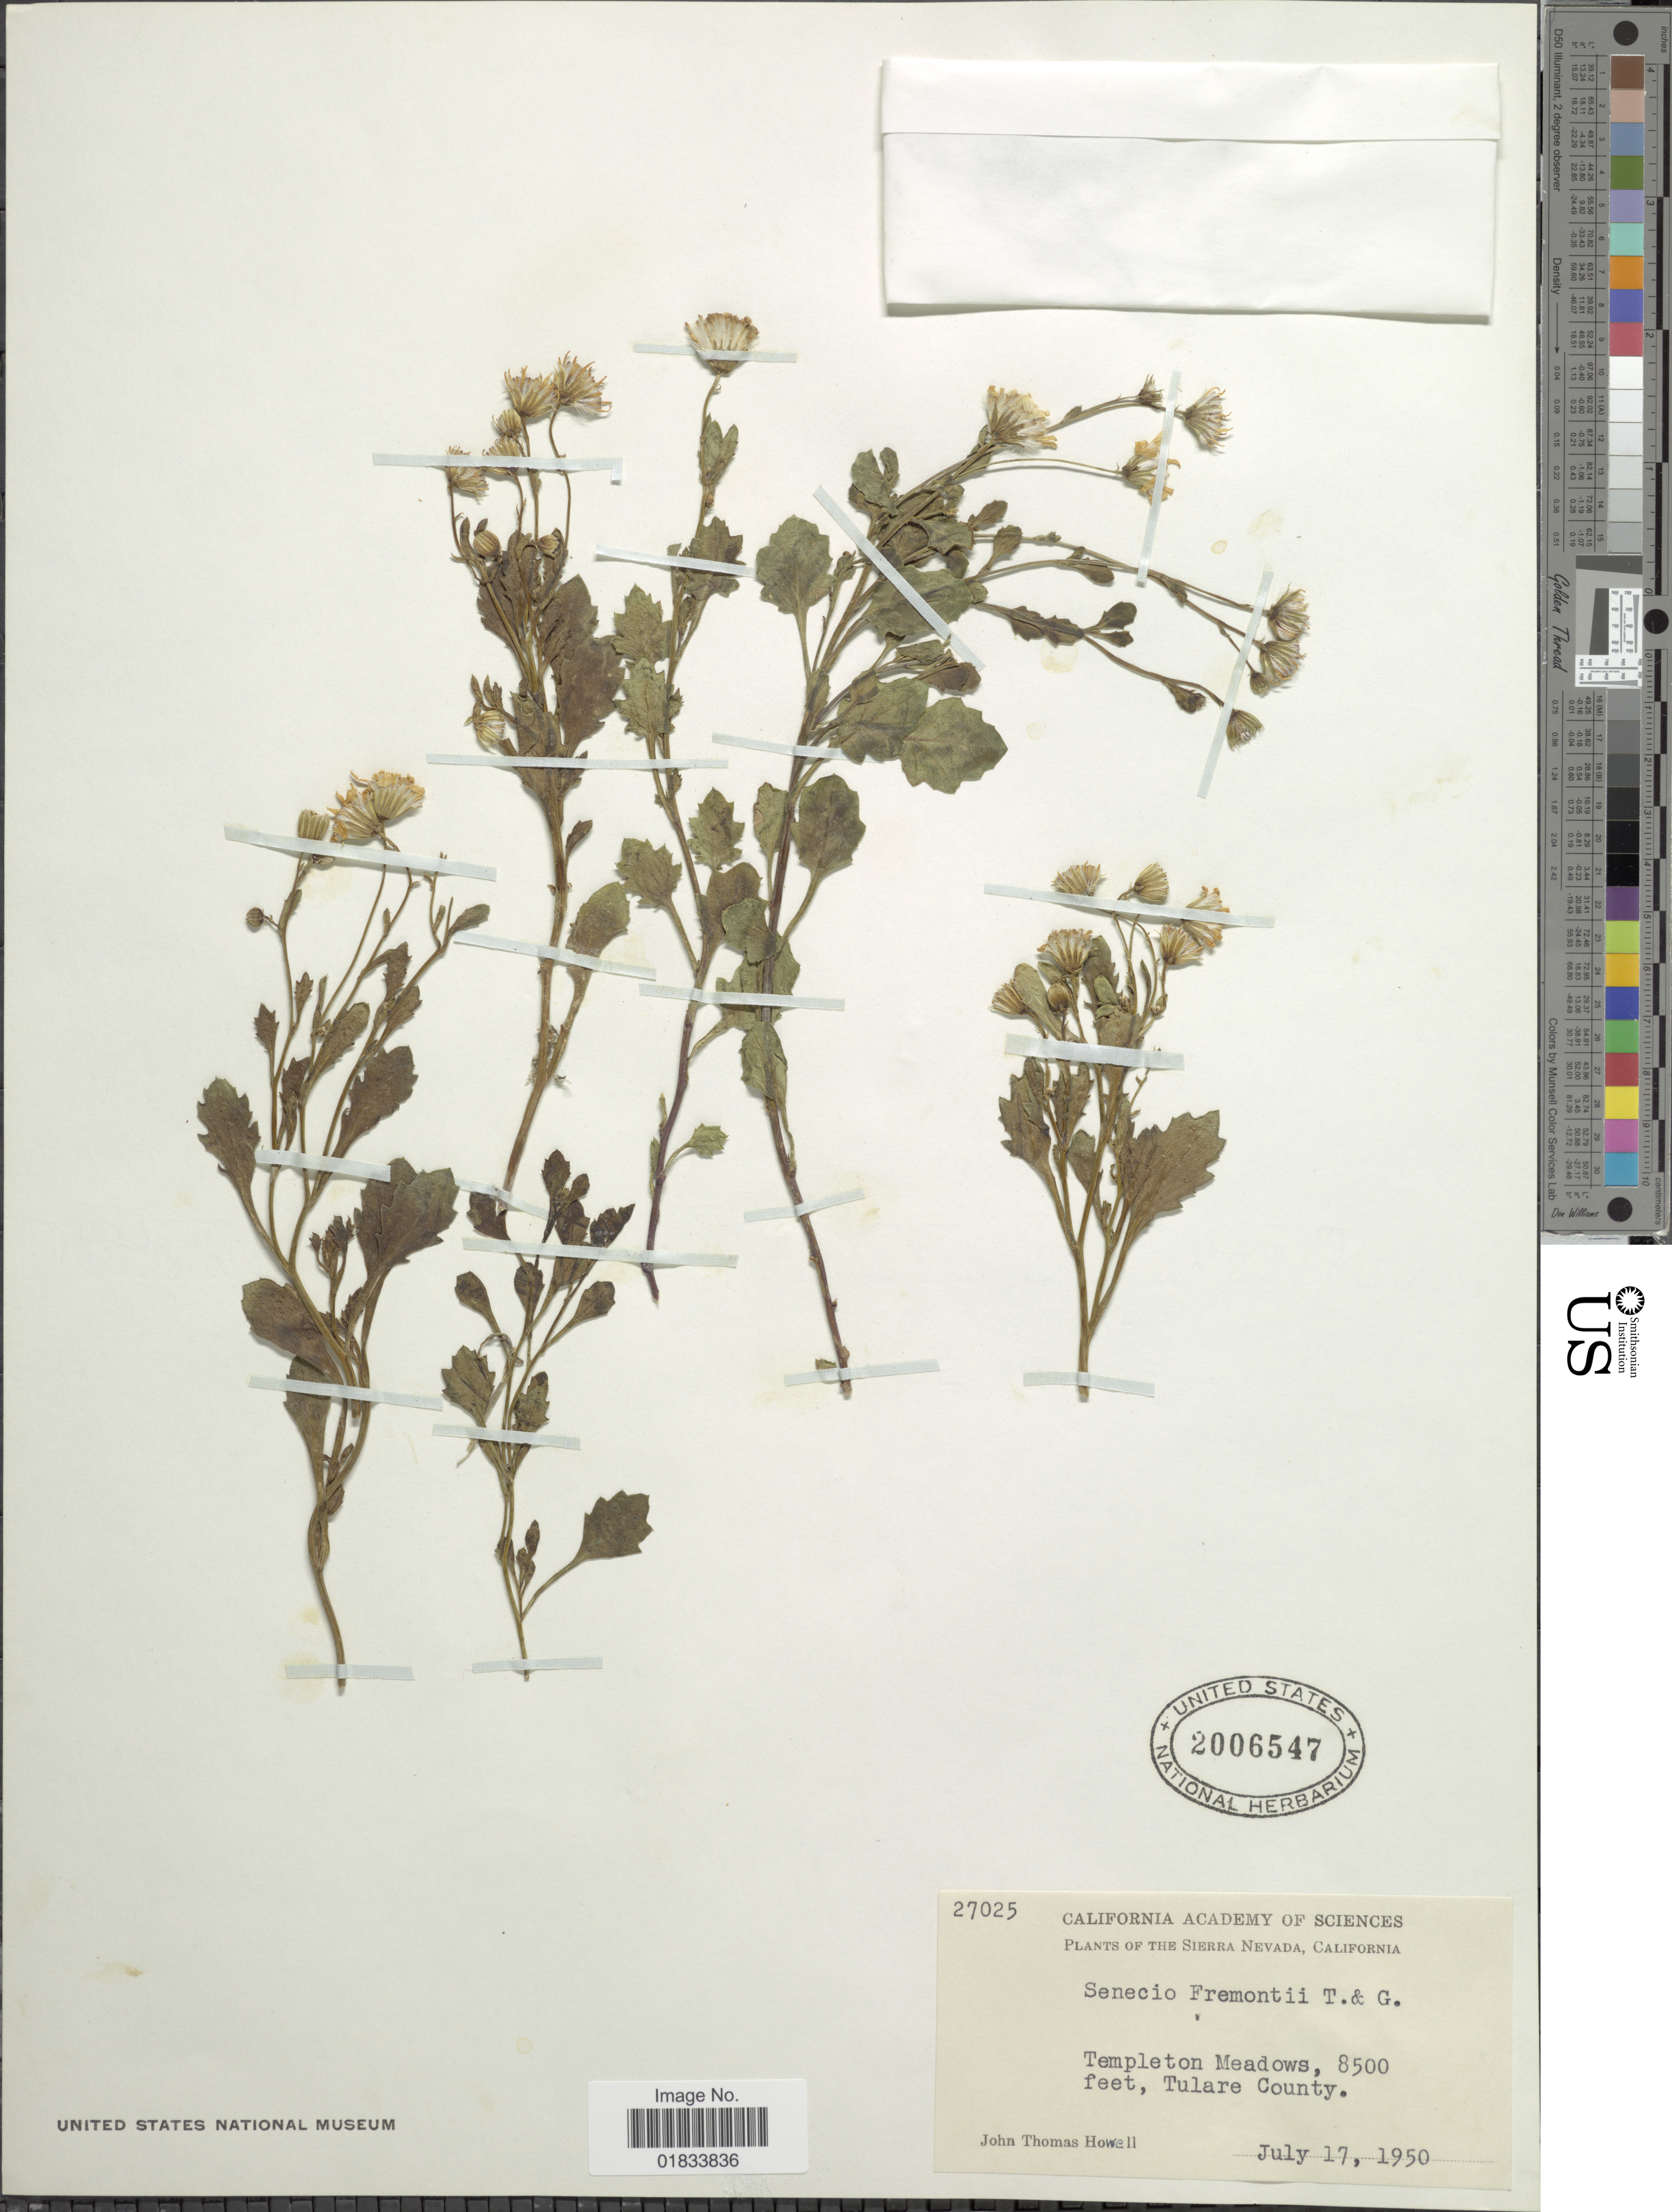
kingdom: Plantae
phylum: Tracheophyta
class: Magnoliopsida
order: Asterales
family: Asteraceae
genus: Senecio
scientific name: Senecio fremontii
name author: Torr. & A. Gray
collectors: J. T. Howell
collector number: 27025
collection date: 1950-07-17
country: United States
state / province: California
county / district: Tulare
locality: Sierra Nevada, Templeton Meadows, Tulare County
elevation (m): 2591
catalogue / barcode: US 2006547